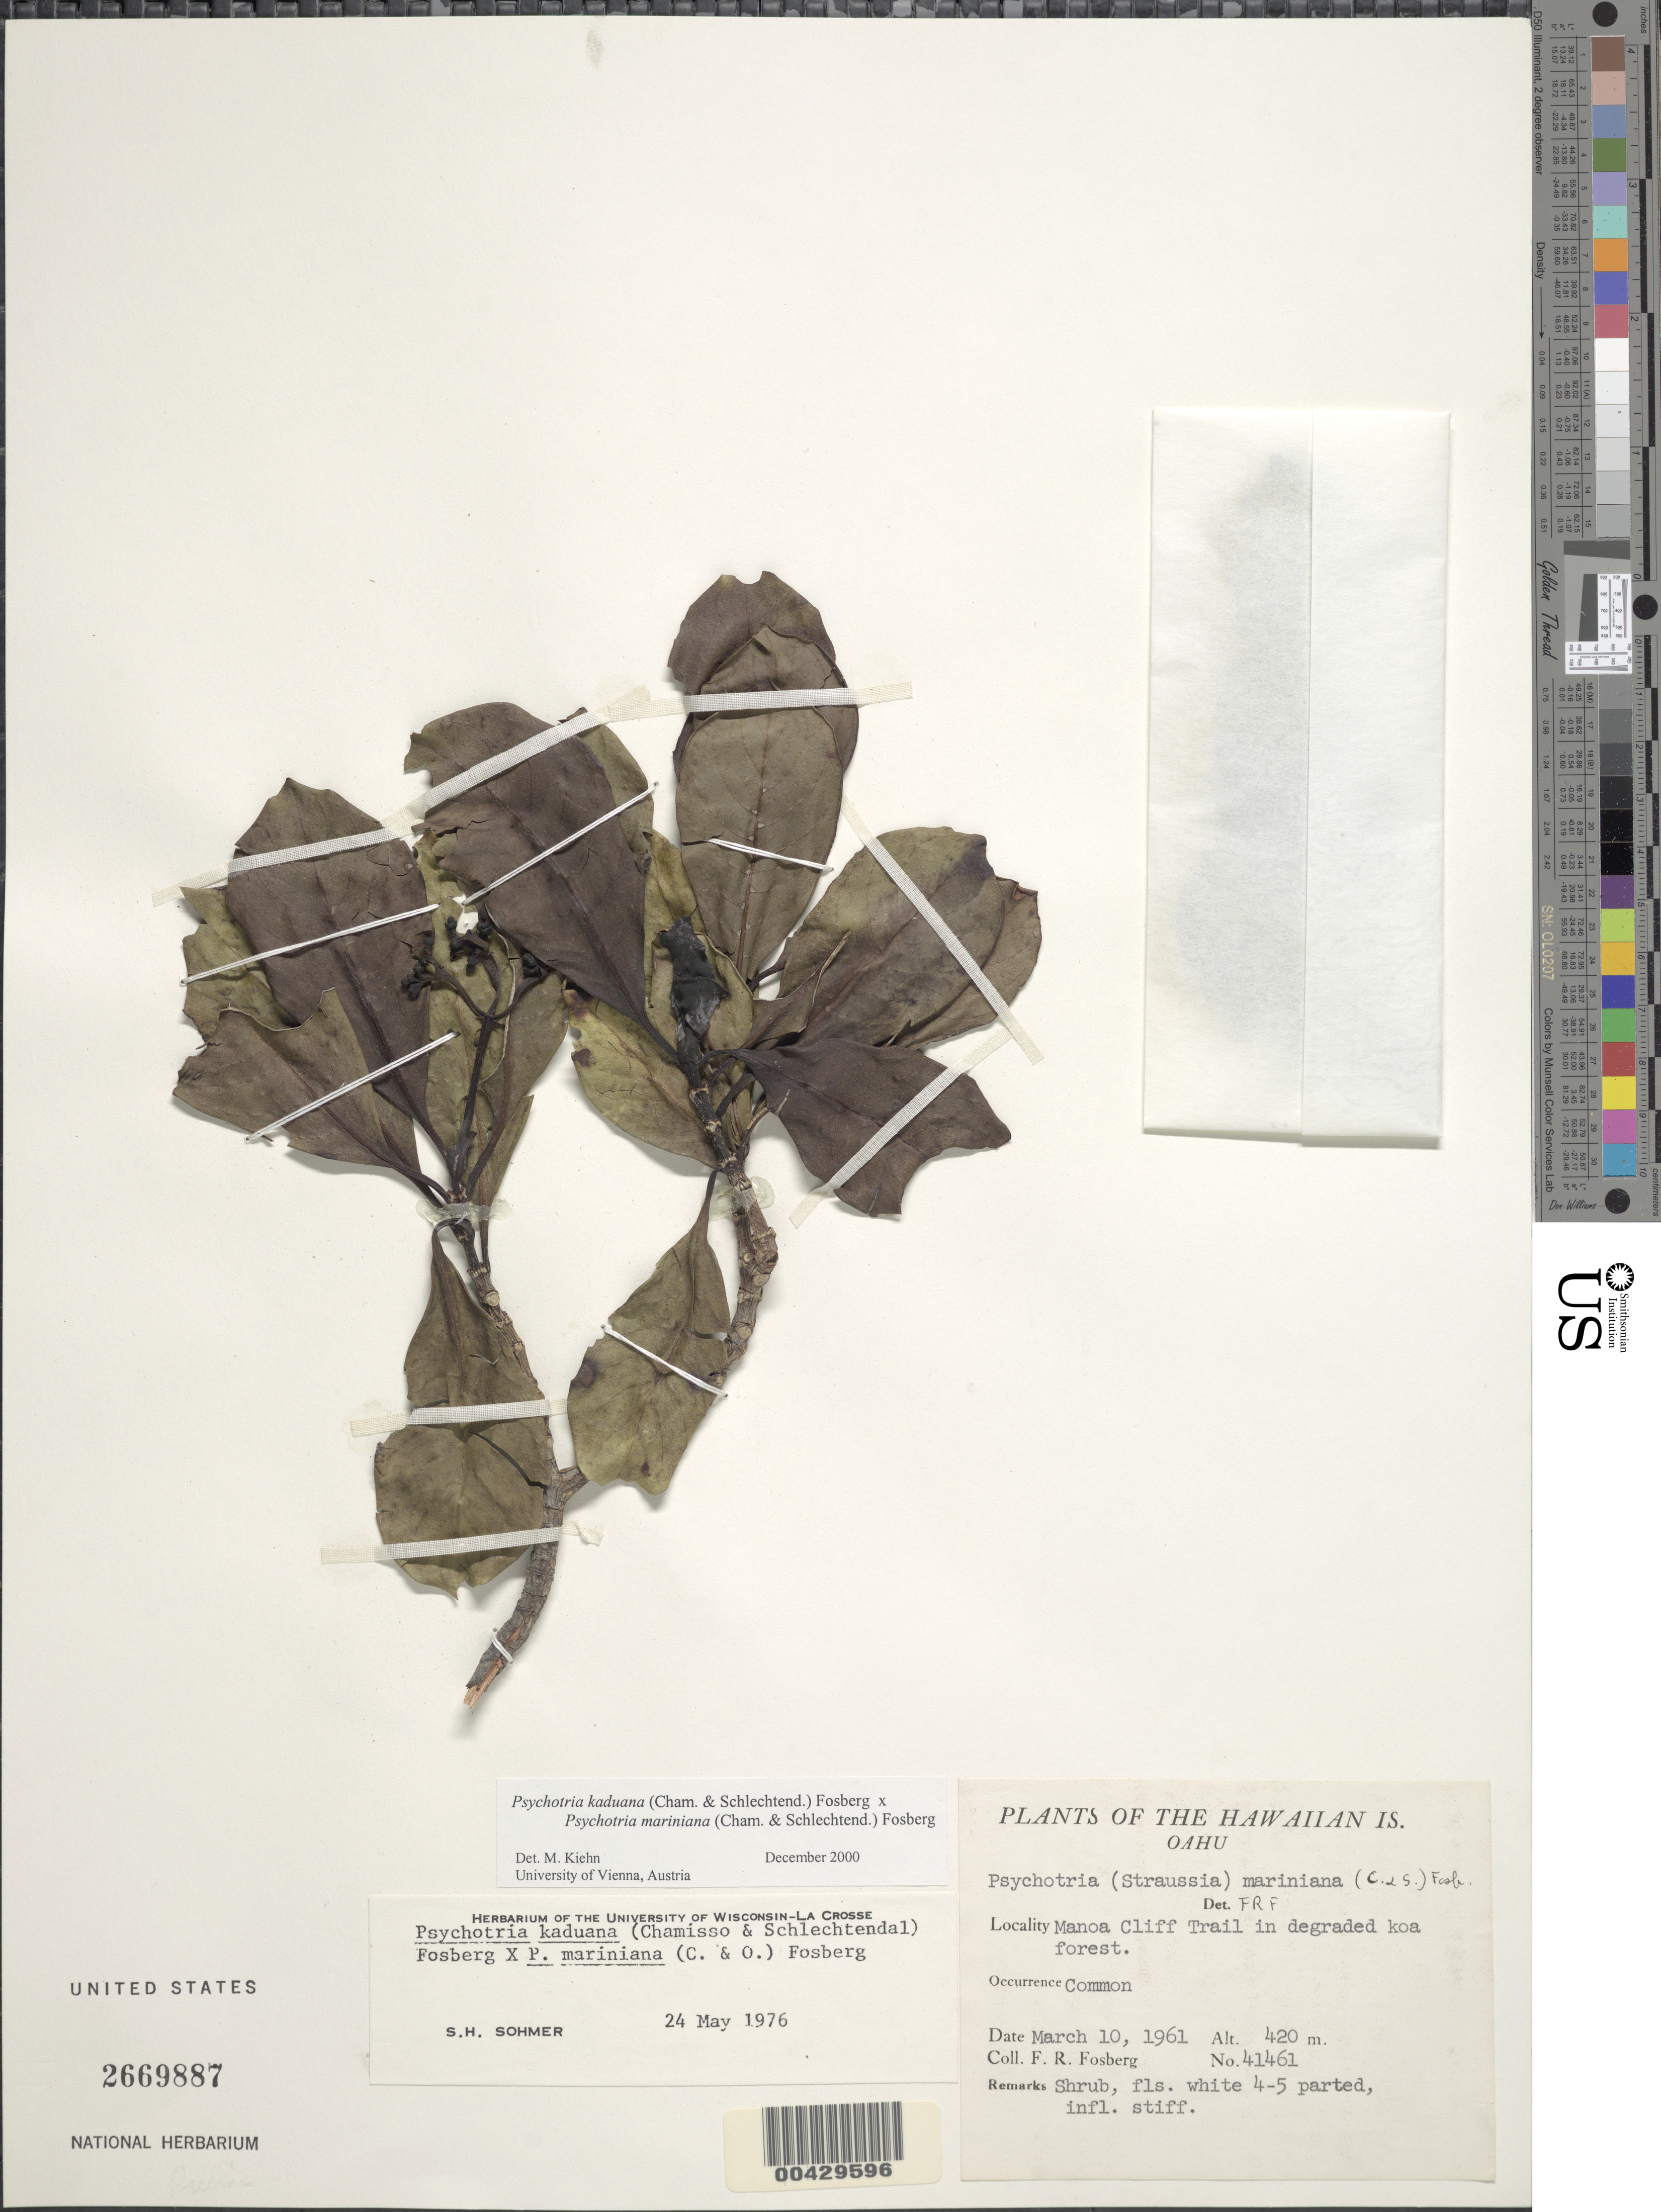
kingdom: Plantae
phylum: Tracheophyta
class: Magnoliopsida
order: Gentianales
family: Rubiaceae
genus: Psychotria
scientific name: Psychotria kaduana x P. mariniana (Cham. & Schltdl.) Fosberg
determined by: Kiehn, M.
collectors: F. R. Fosberg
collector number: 41461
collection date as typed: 10 Mar 1961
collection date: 1961-03-10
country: United States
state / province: Hawaii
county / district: Honolulu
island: Oahu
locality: Manoa Cliff Trail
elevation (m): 420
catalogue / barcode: US 2669887